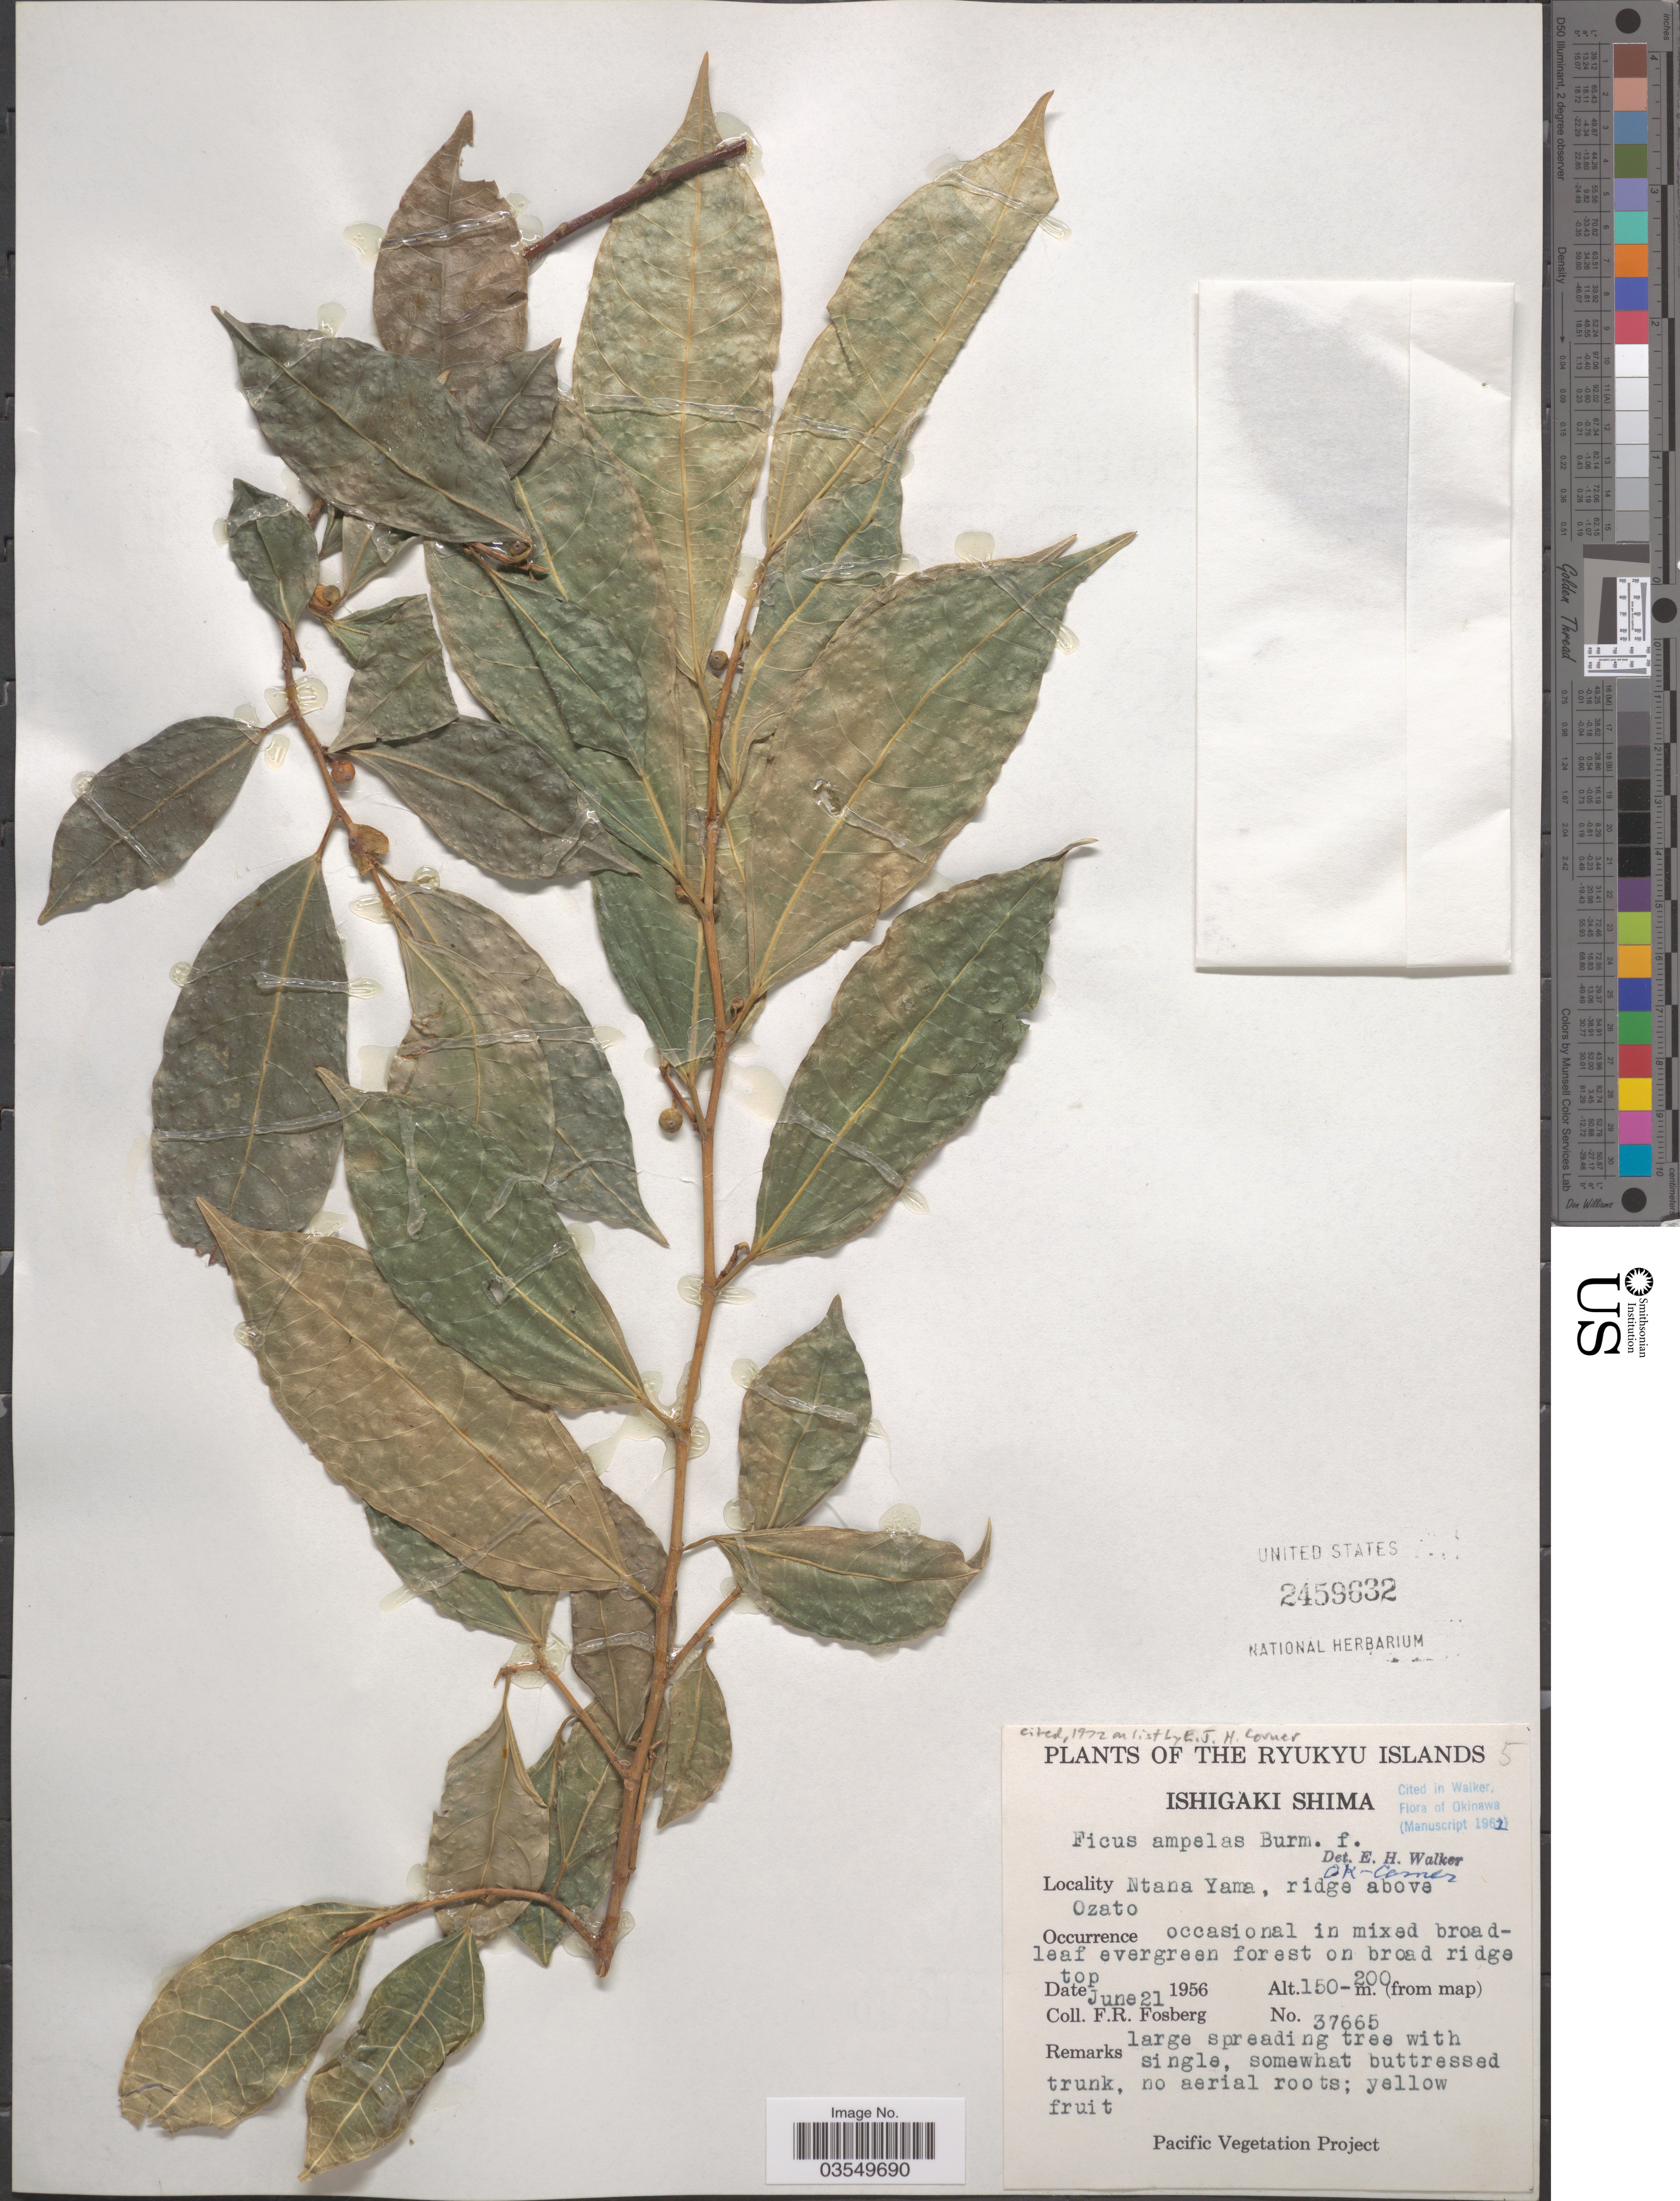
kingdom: Plantae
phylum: Tracheophyta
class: Magnoliopsida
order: Rosales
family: Moraceae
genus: Ficus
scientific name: Ficus ampelos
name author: Burm. f.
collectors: F. R. Fosberg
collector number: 37665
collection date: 1956-06-21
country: Japan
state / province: Okinawa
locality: The Ryukyu Islands. Ishigaki Shima. Ntana Yama, ridge above Ozato.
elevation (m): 150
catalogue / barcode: US 2459632